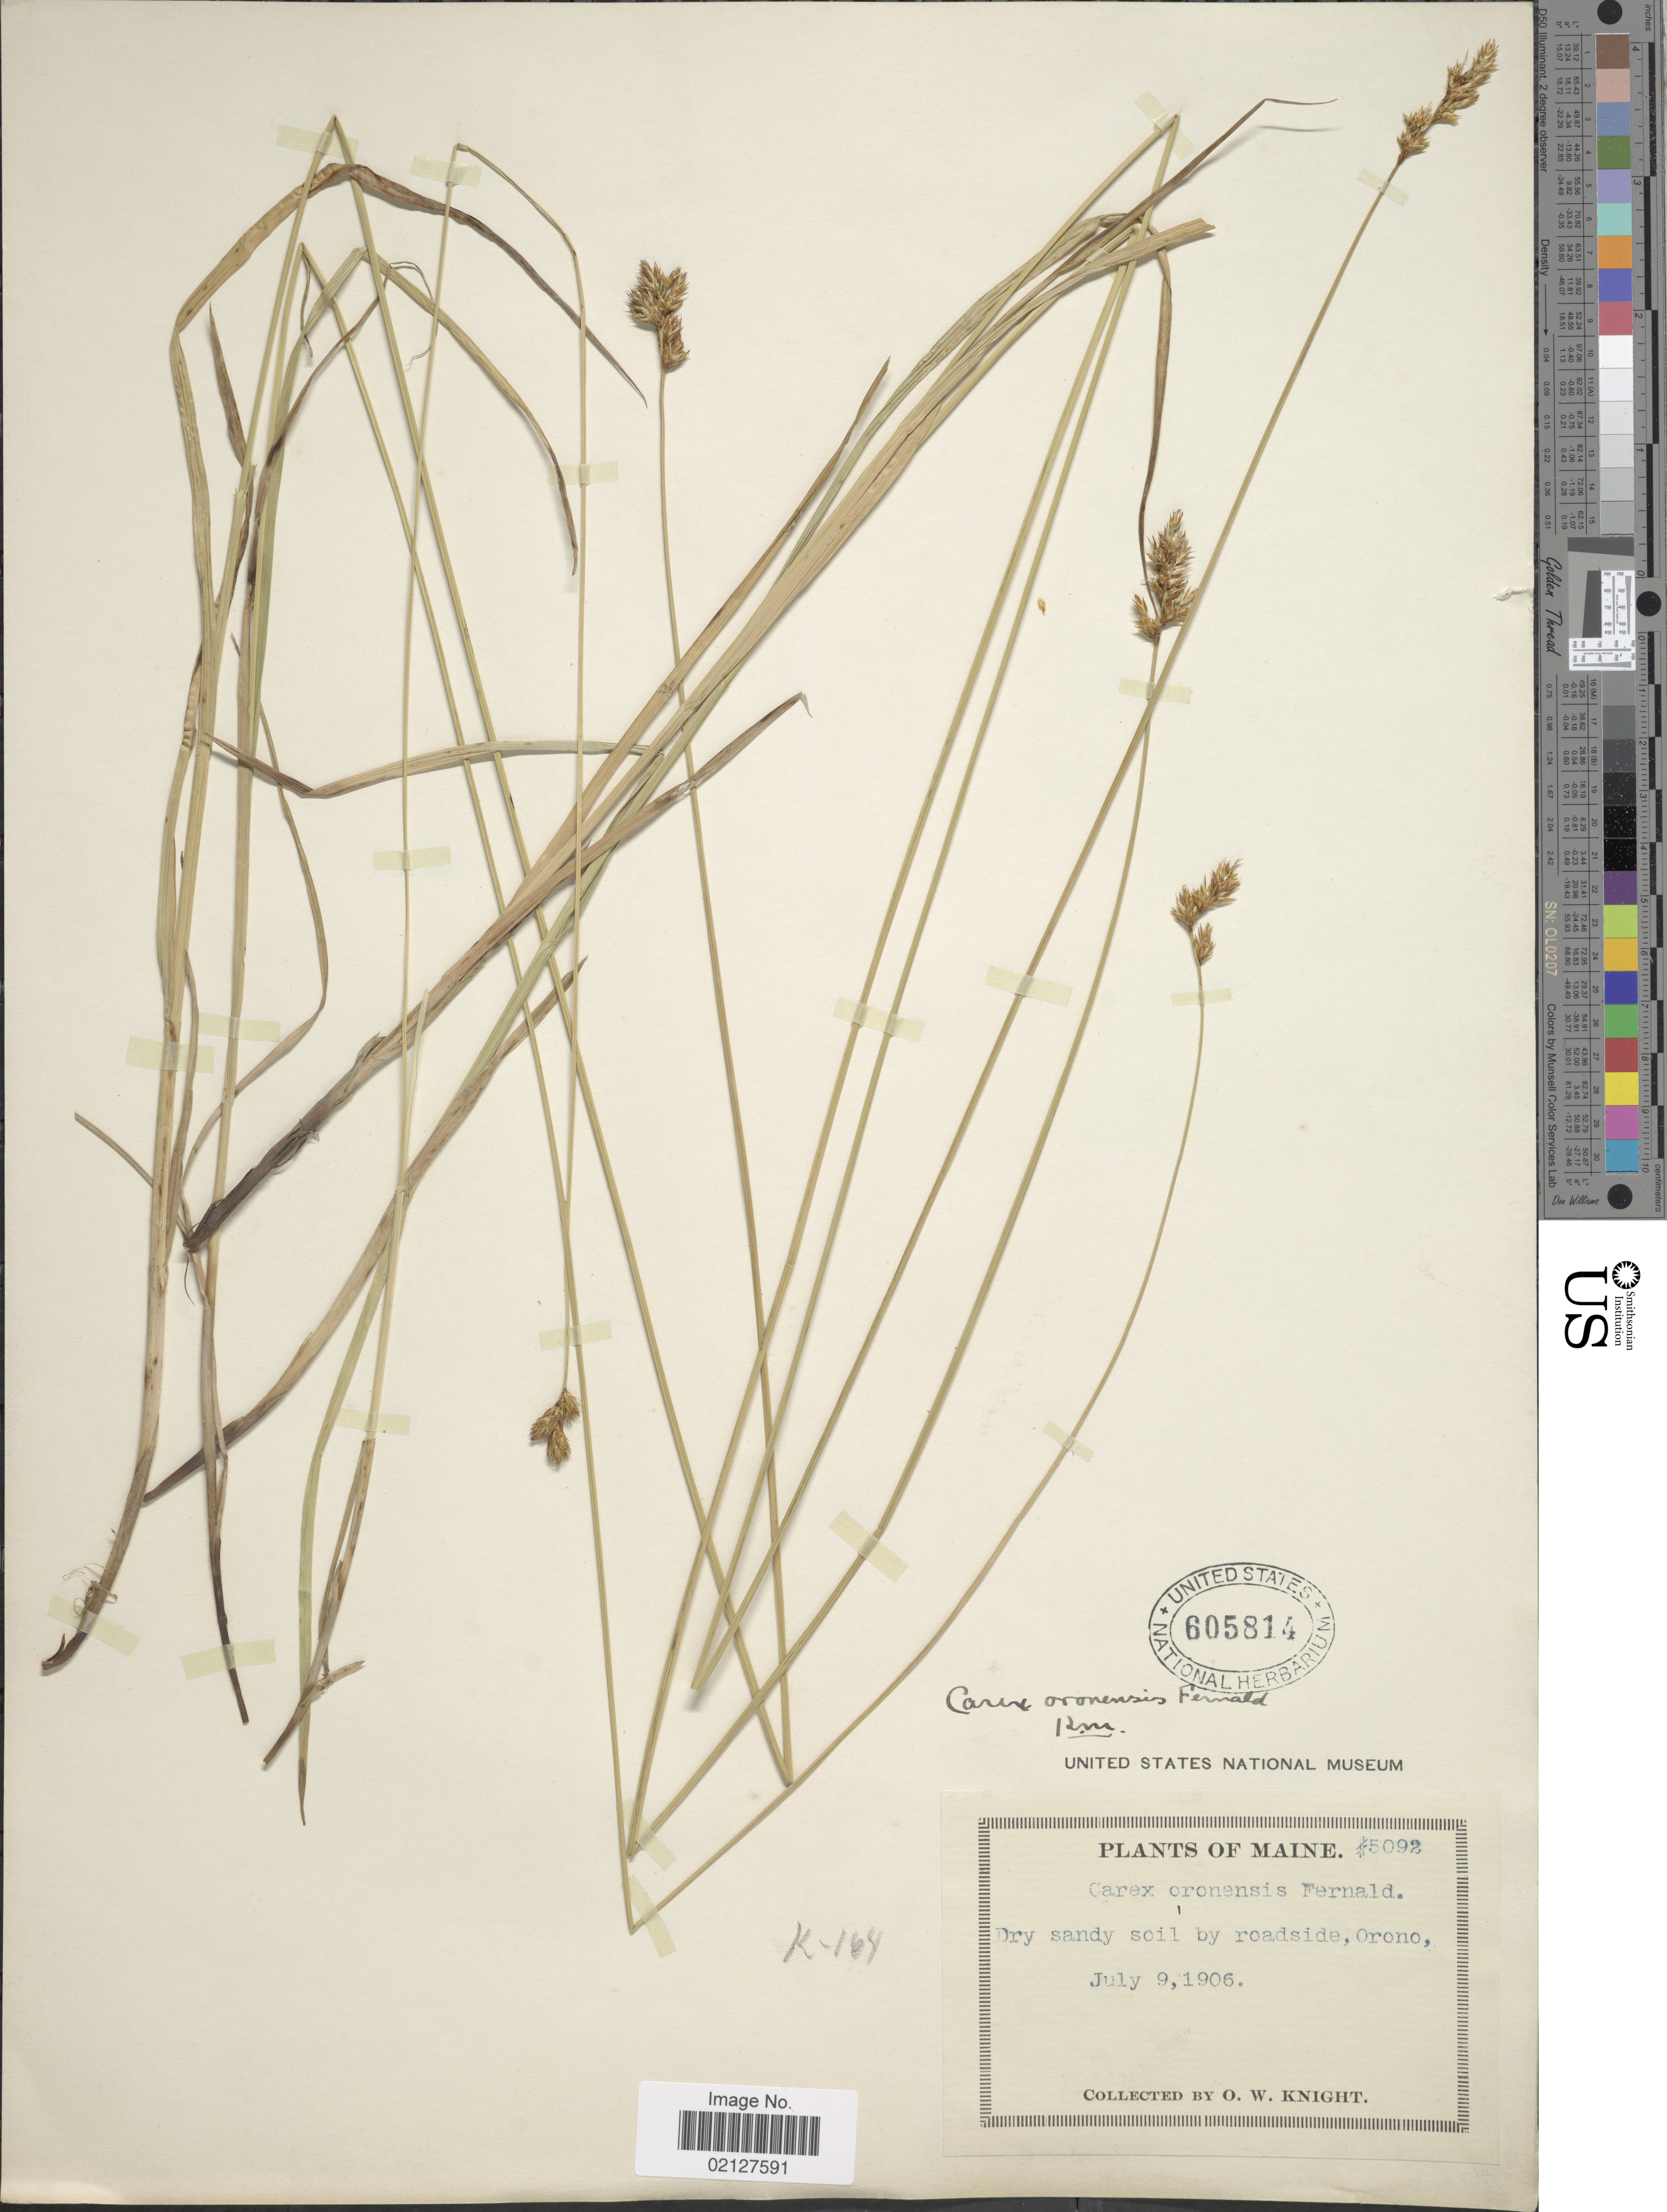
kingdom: Plantae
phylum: Tracheophyta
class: Liliopsida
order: Poales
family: Cyperaceae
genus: Carex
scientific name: Carex oronensis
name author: Fernald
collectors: O. Knight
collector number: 5092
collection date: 1906-07-09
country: United States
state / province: Maine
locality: Orono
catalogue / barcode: US 605814